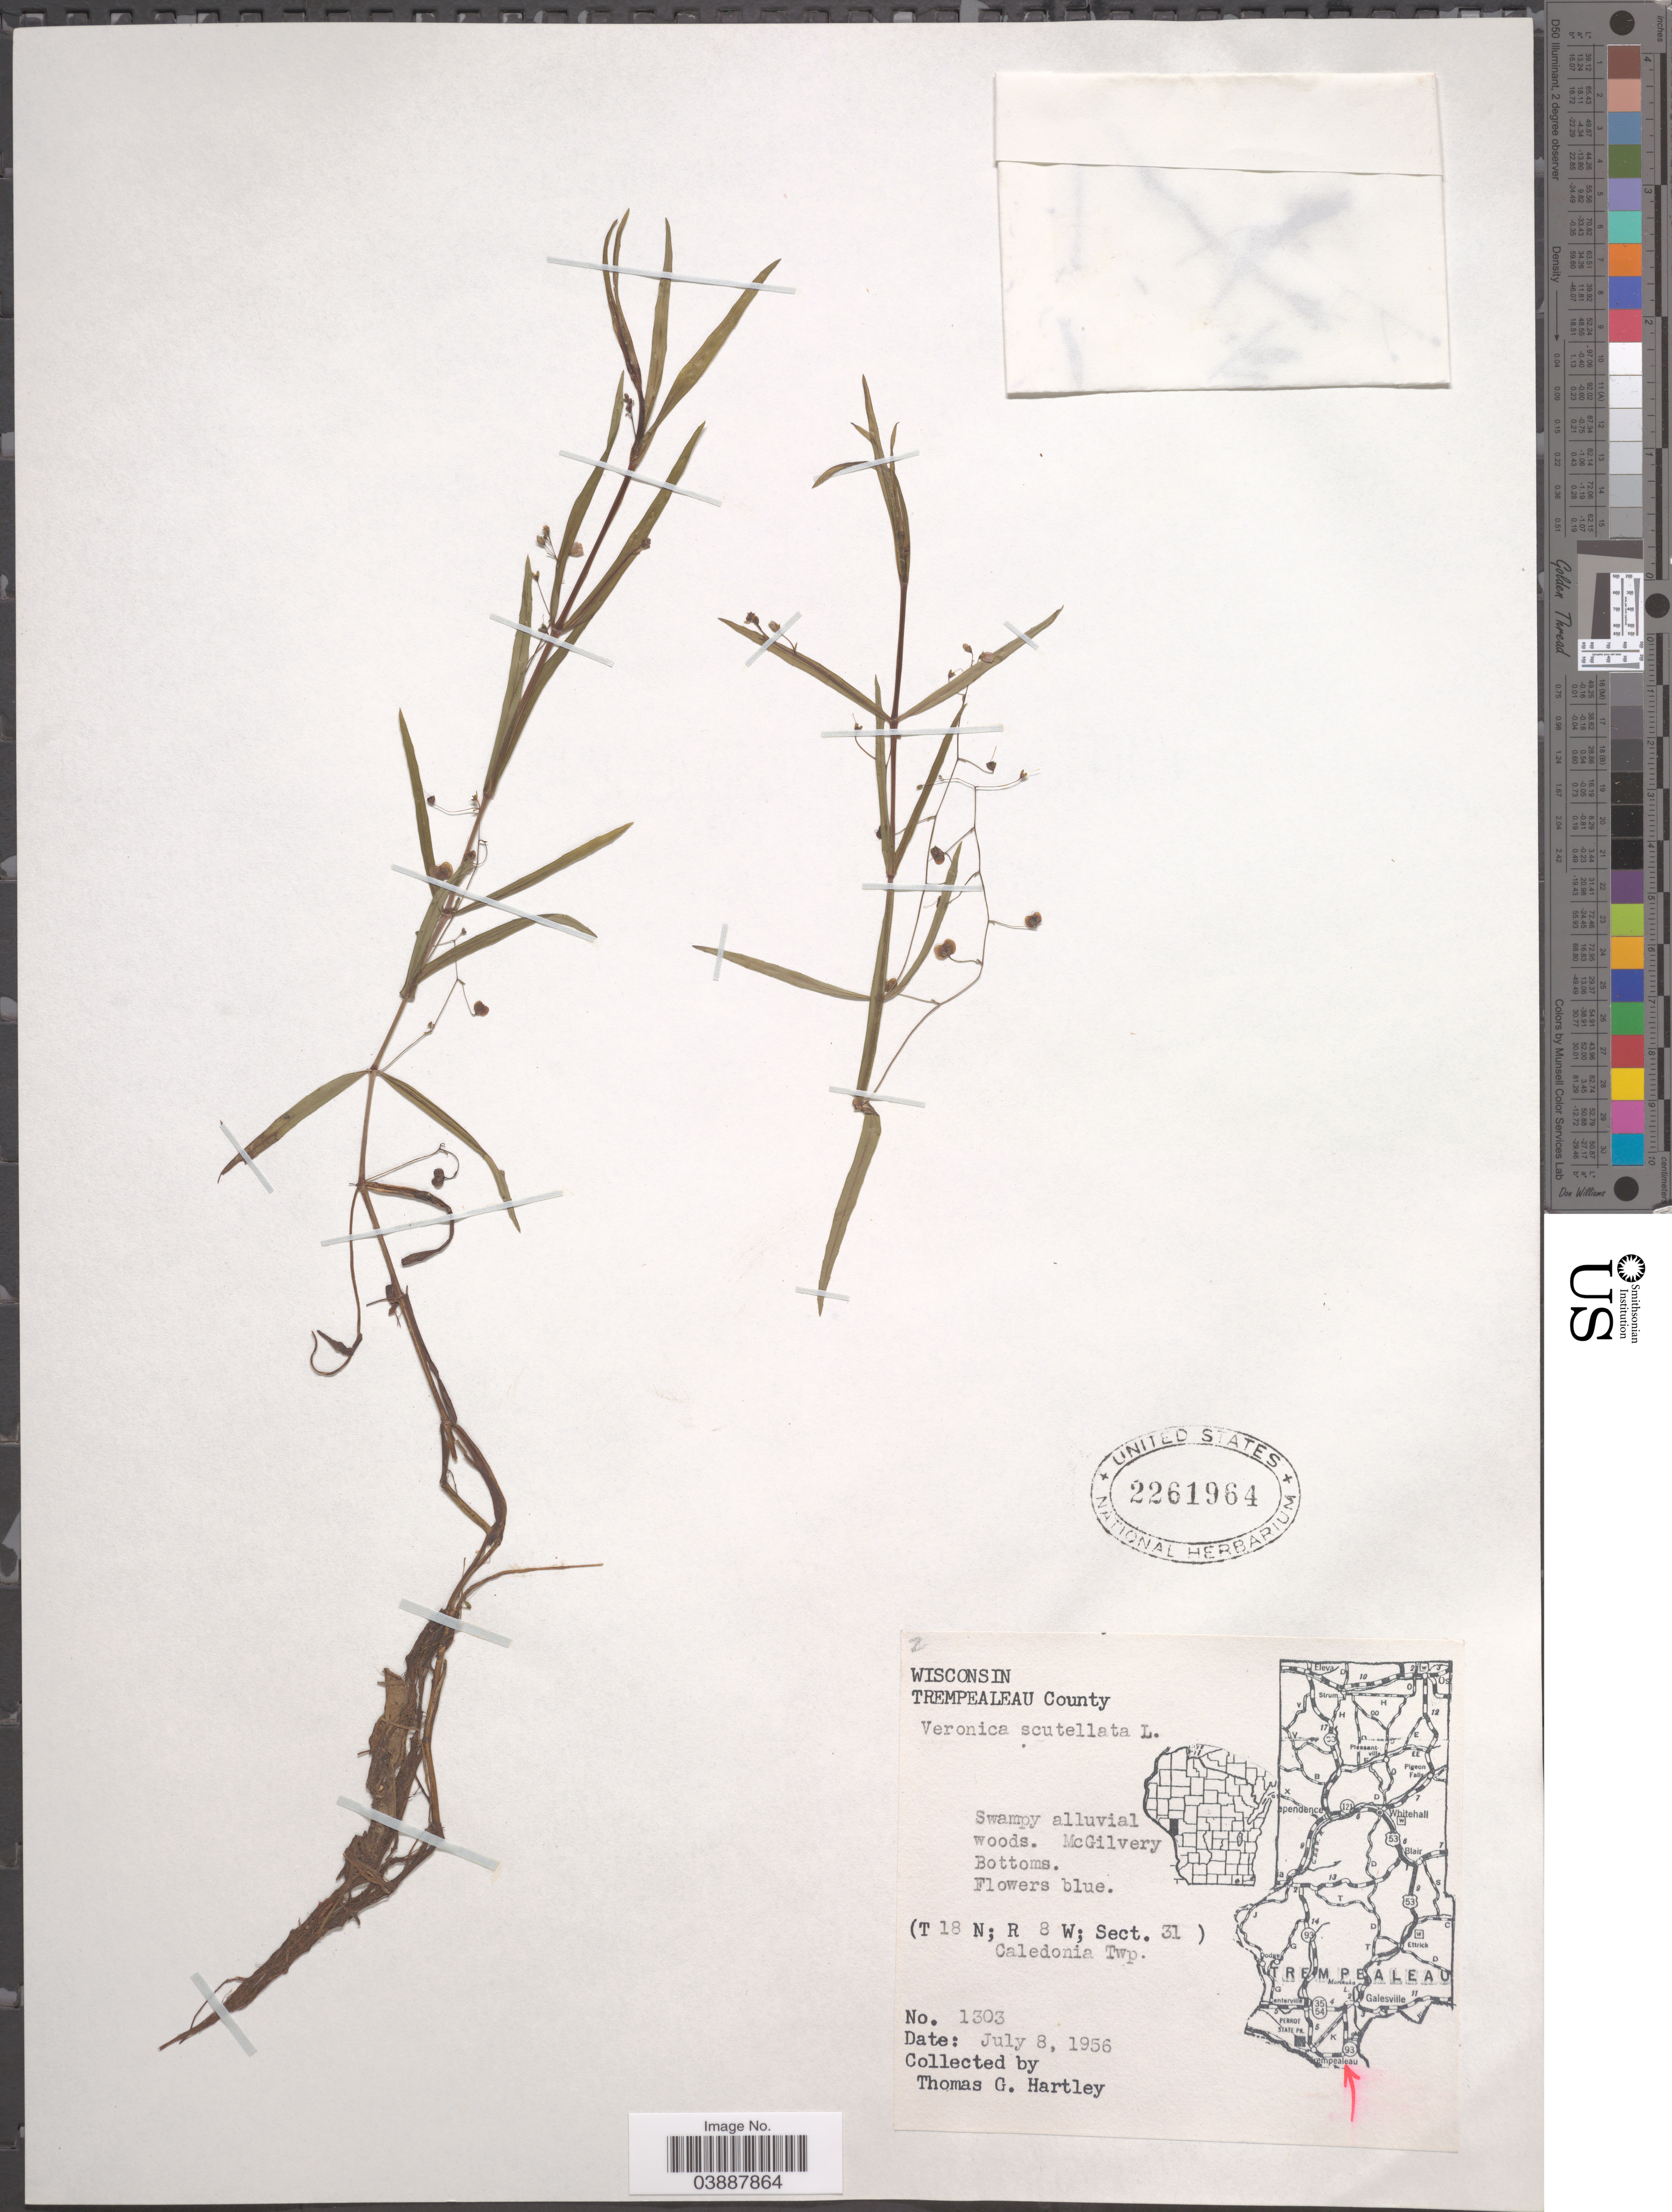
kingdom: Plantae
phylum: Tracheophyta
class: Magnoliopsida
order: Lamiales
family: Plantaginaceae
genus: Veronica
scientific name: Veronica scutellata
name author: L.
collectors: T. G. Hartley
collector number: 1303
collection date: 1956-07-08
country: United States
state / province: Wisconsin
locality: Trempealeau County. McGilvery Bottoms. (T 18 N; R 8 W; Sect. 31). Caledonia Twp.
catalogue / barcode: US 2261964